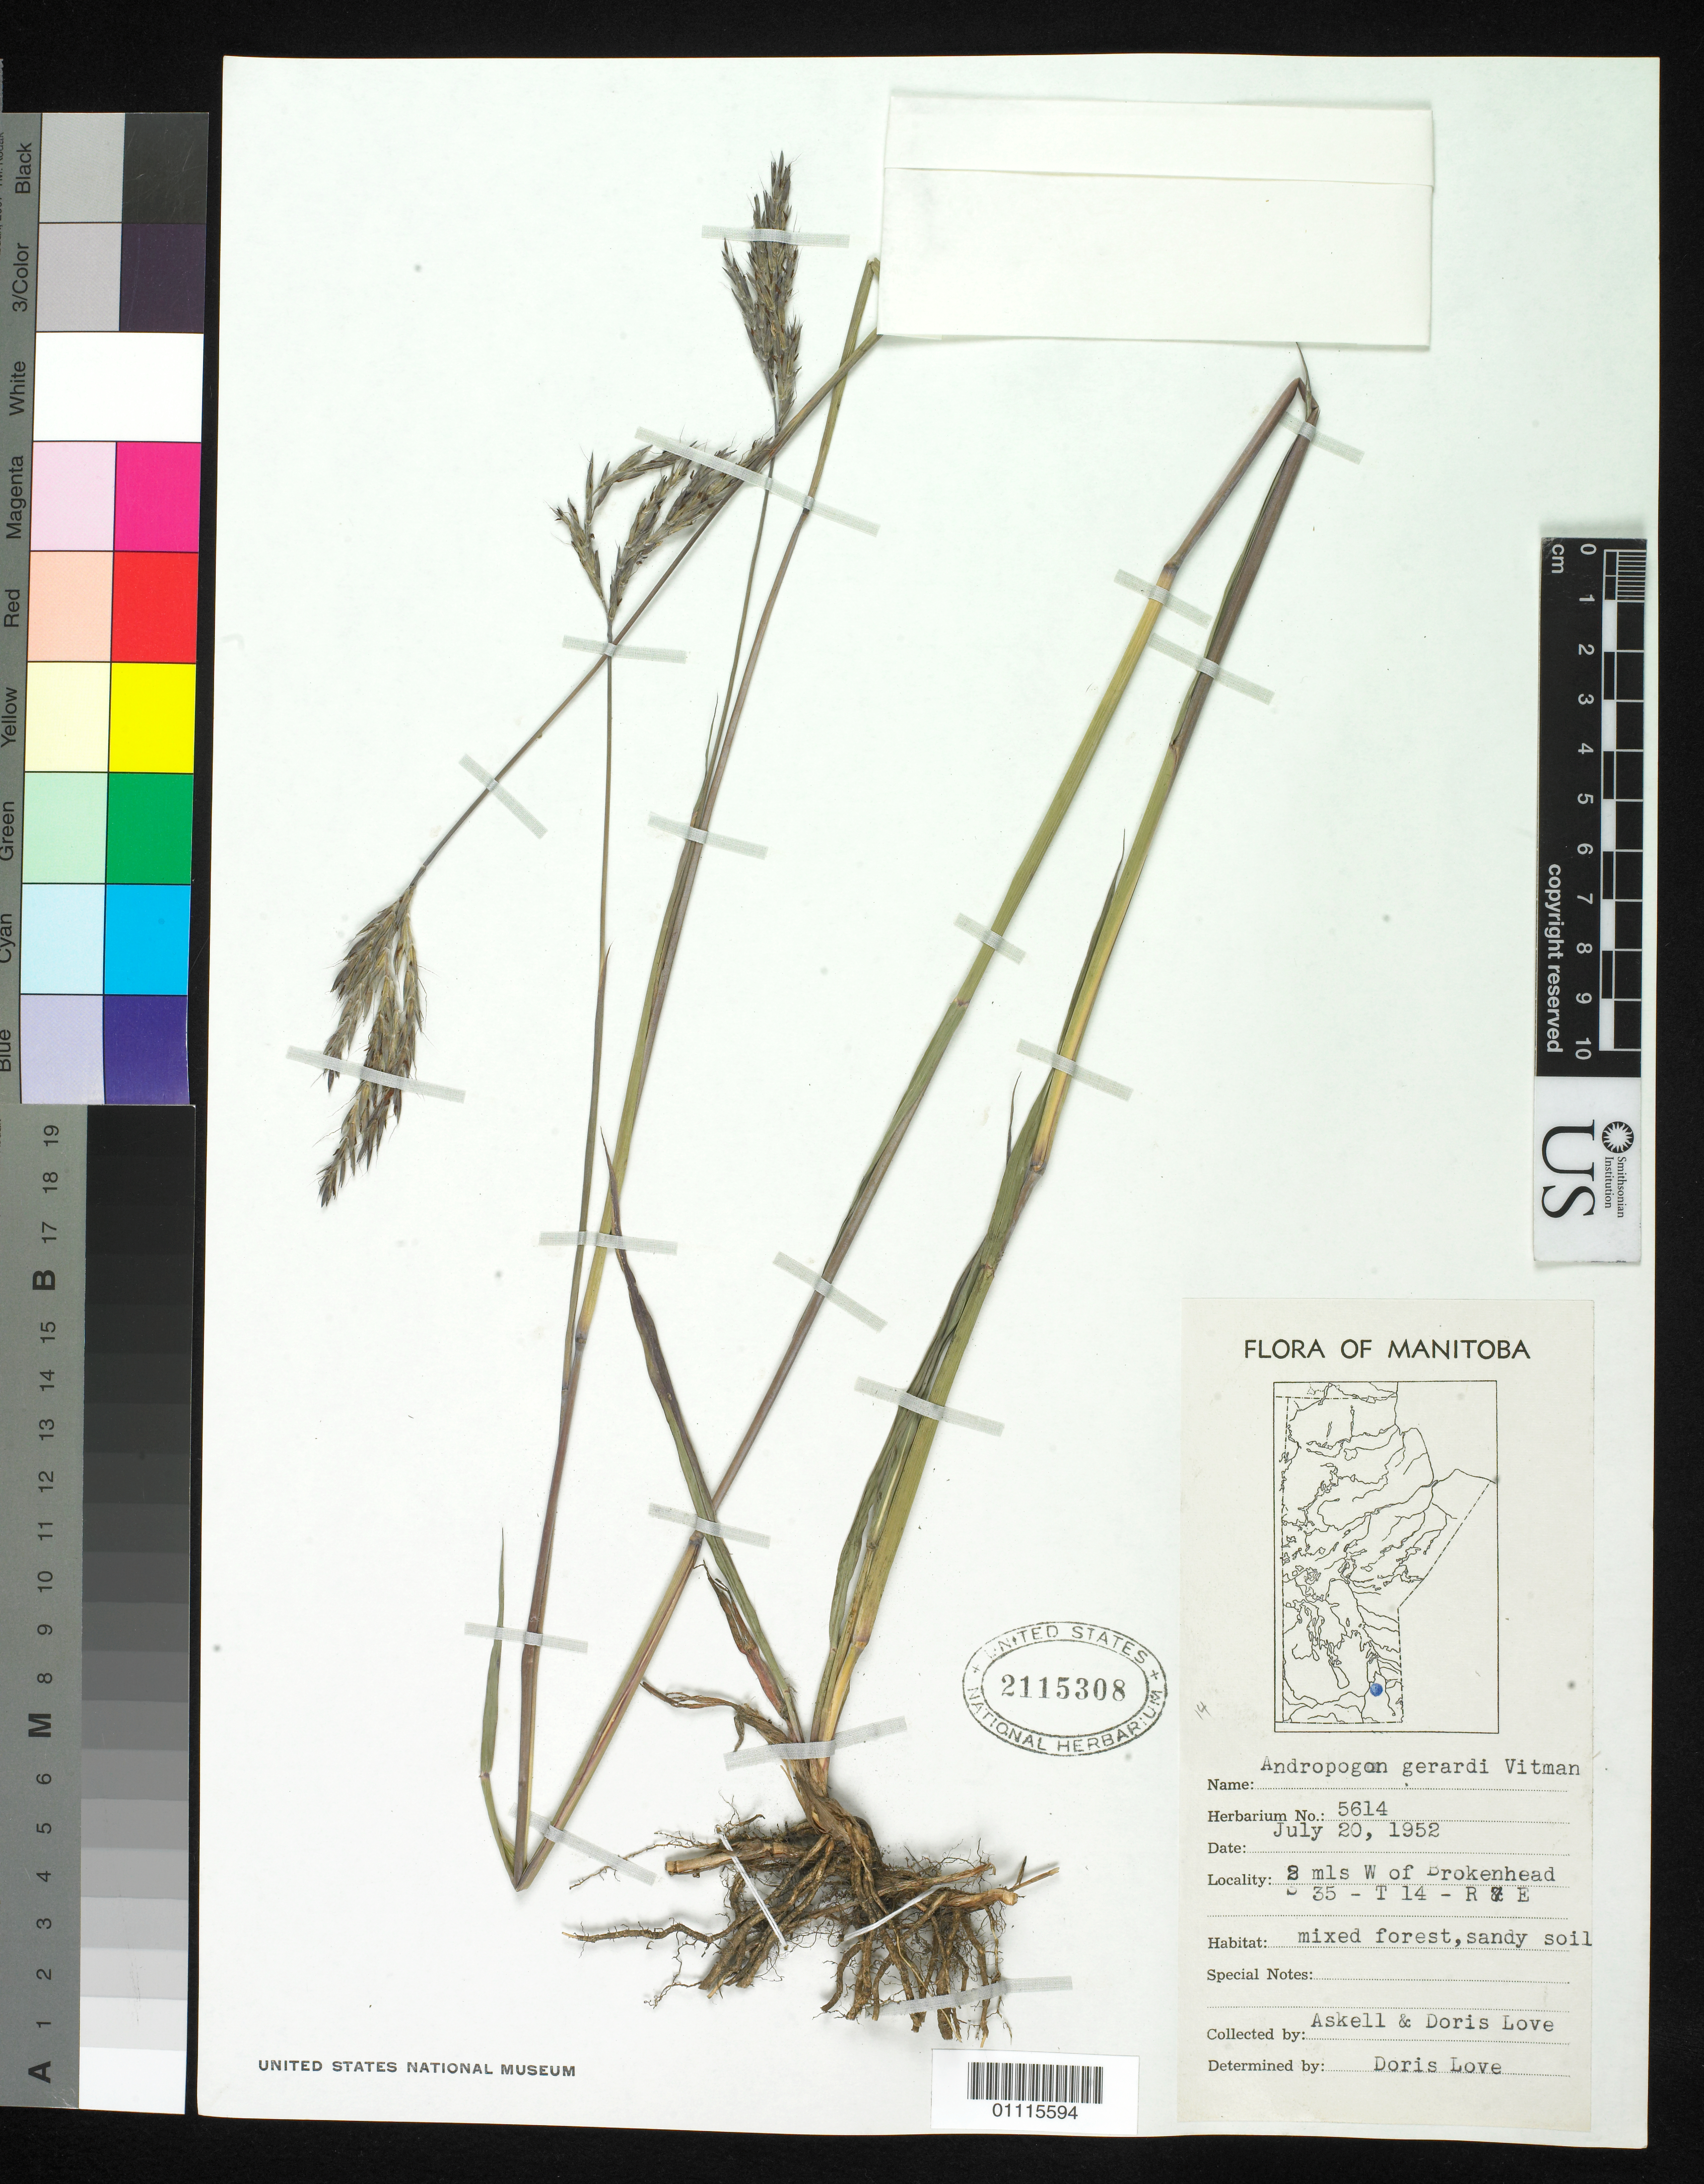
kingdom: Plantae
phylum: Tracheophyta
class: Liliopsida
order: Poales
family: Poaceae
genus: Andropogon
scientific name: Andropogon gerardii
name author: Vitman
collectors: D. Löve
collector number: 5614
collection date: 1952-07-20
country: Canada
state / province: Manitoba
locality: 2 mi. W of Brokenhead.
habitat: mixed forest, sandy soil.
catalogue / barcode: US 2115308